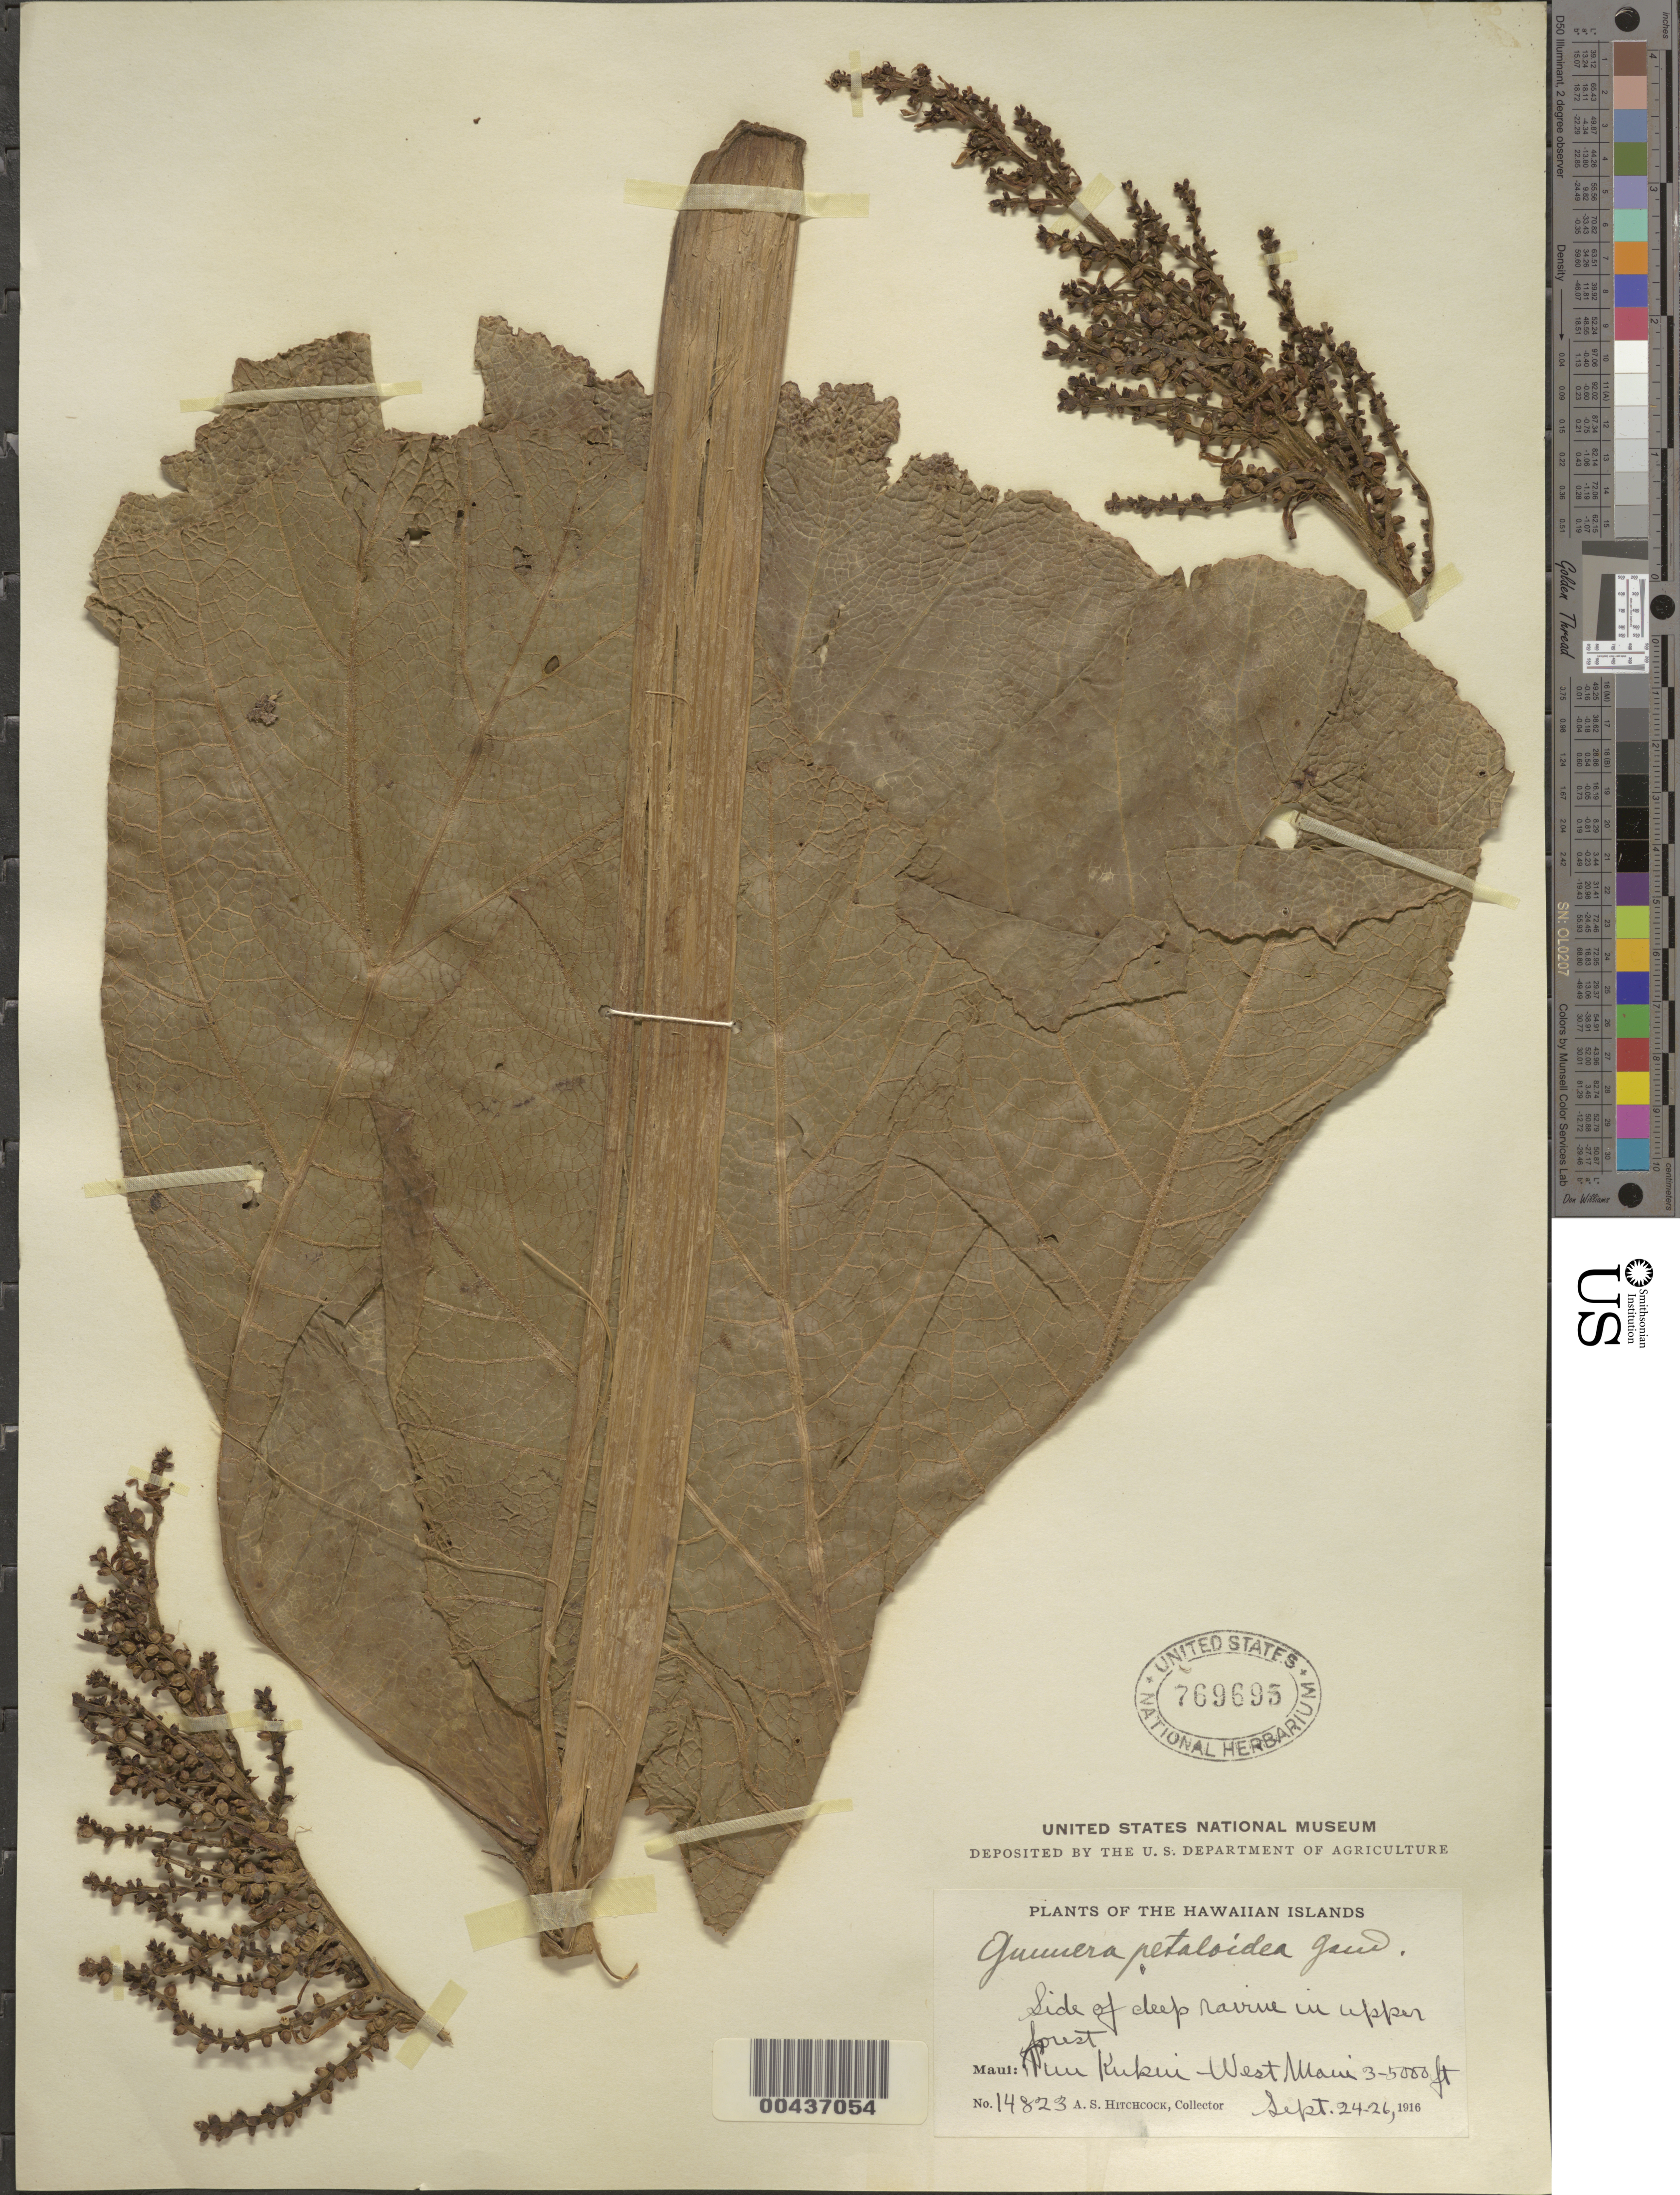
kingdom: Plantae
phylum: Tracheophyta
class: Magnoliopsida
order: Gunnerales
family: Gunneraceae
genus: Gunnera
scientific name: Gunnera petaloidea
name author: Gaudich.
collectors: A. S. Hitchcock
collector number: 14823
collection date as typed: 24 Sep 1916 to 26 Sep 1916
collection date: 1916-09-24/1916-09-26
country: United States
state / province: Hawaii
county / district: Maui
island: Maui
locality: Puu Kukui - West Maui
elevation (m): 914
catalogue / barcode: US 769695